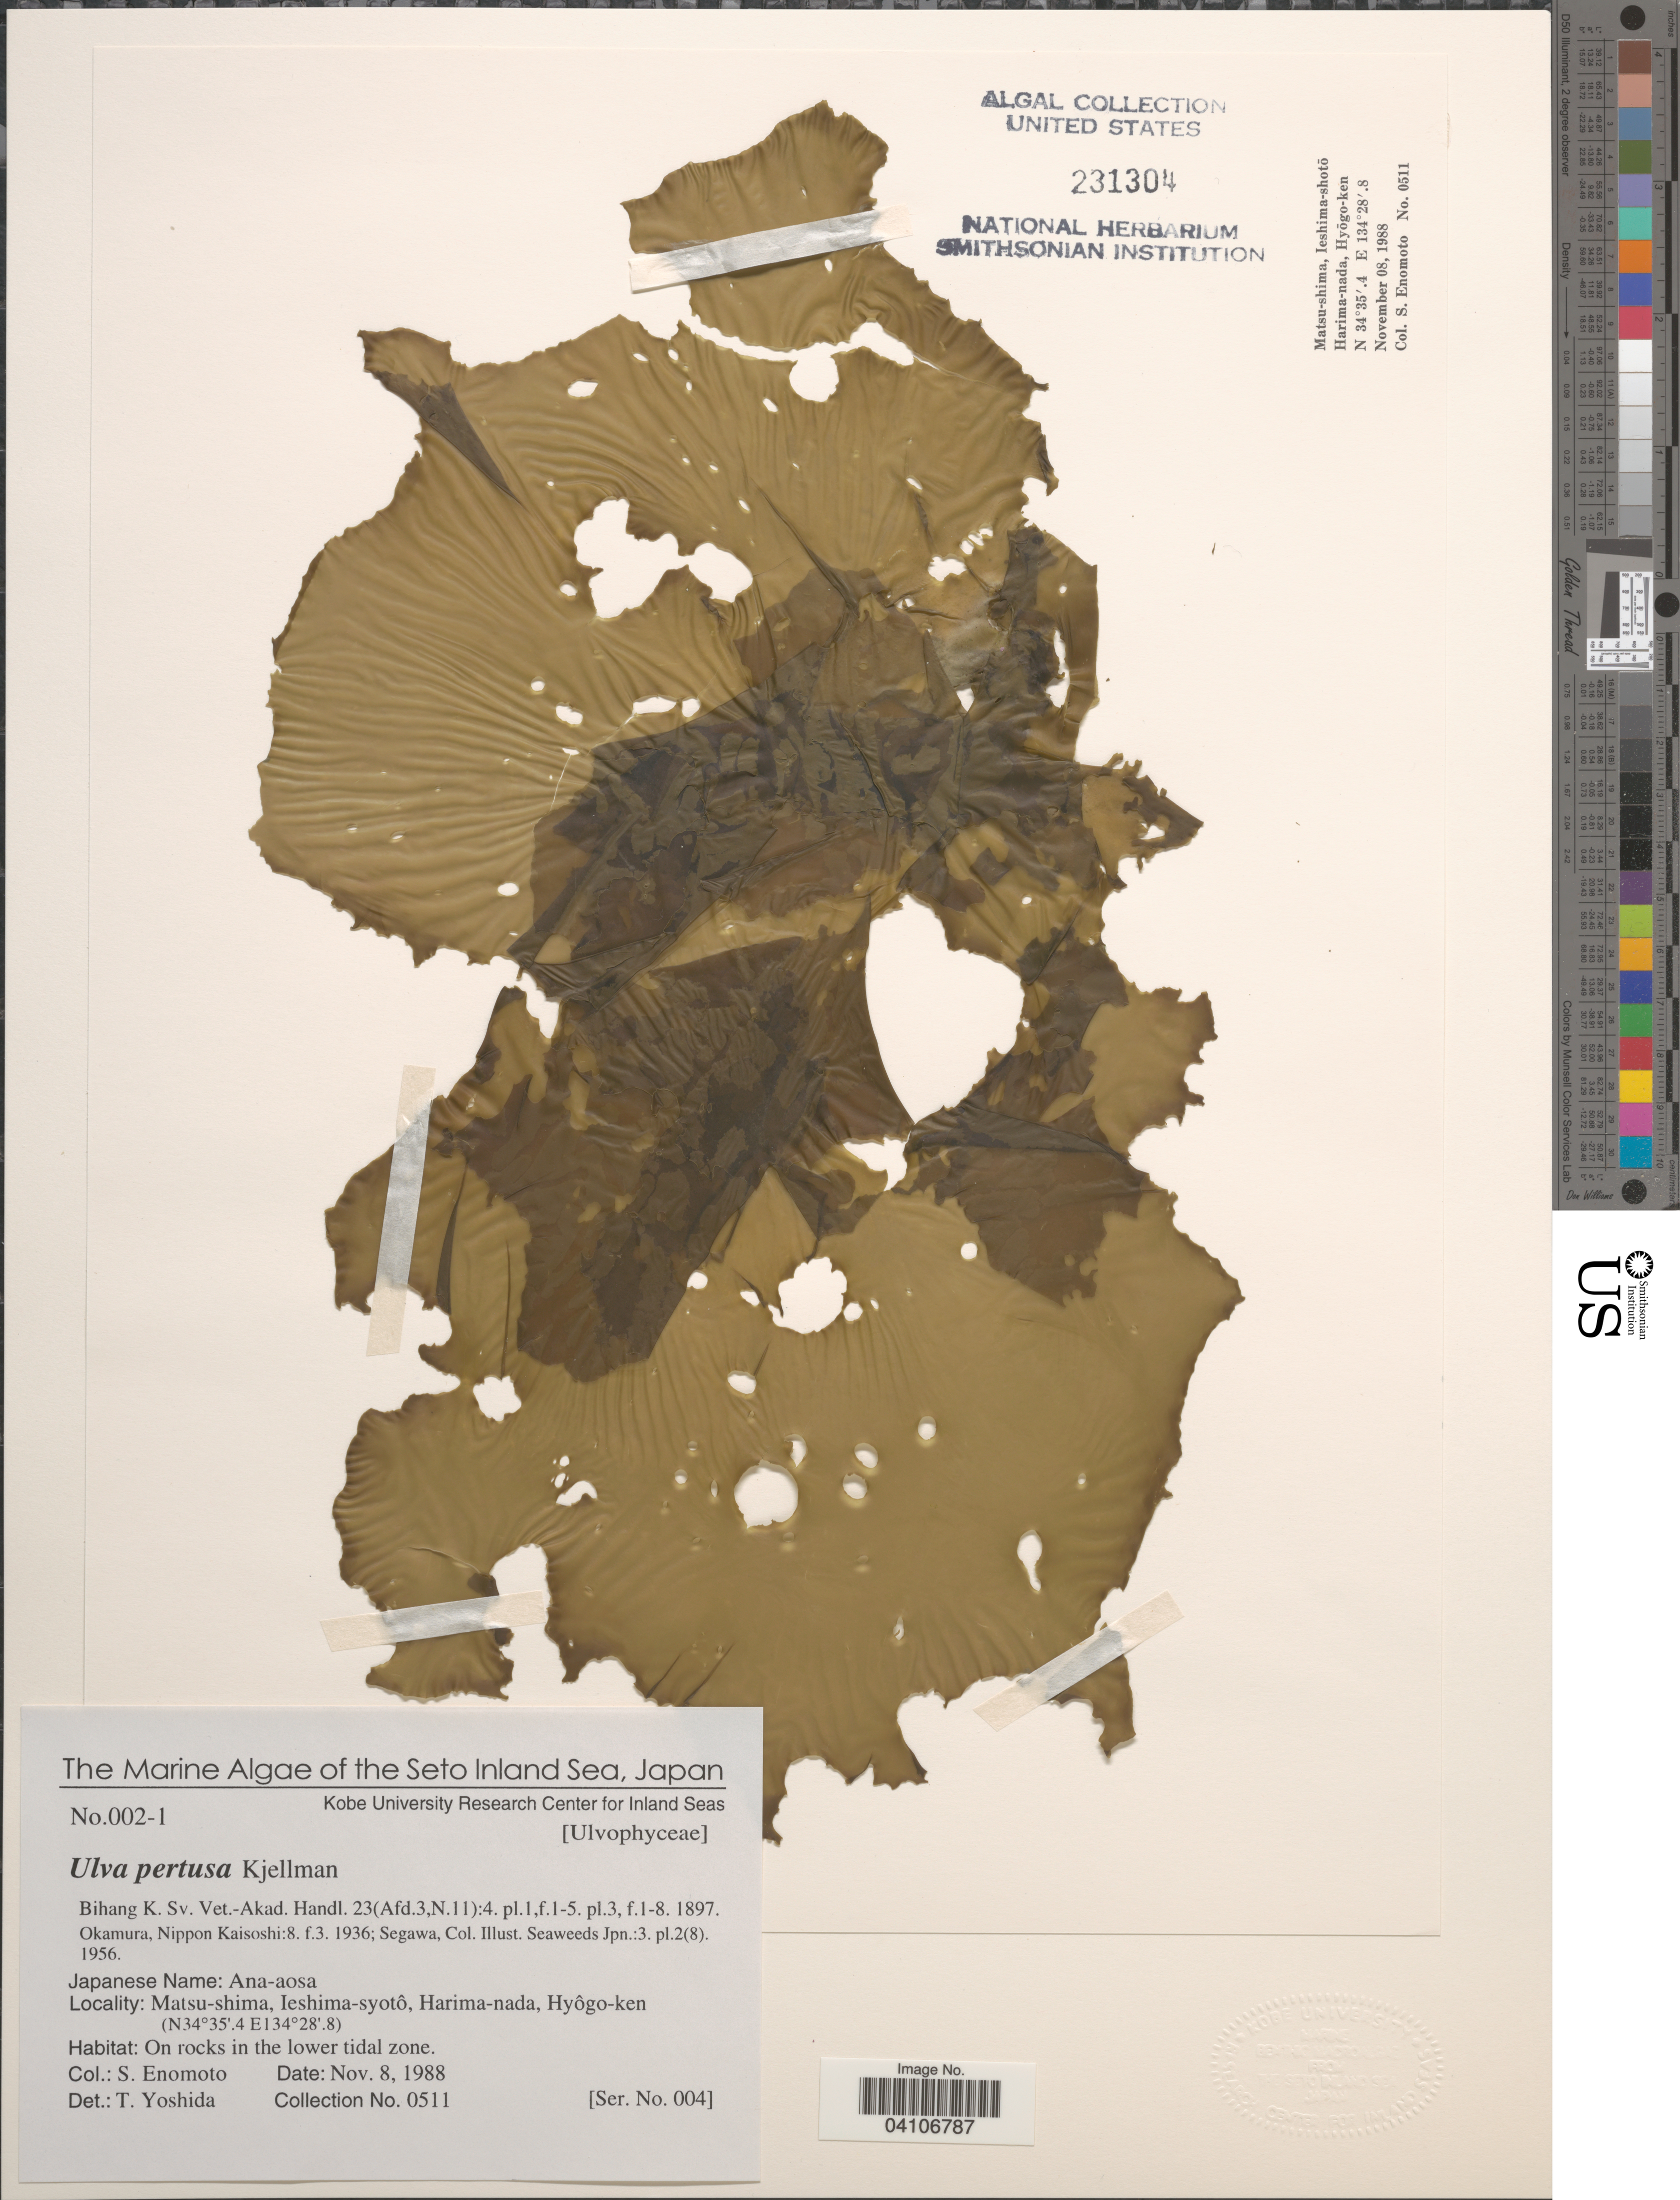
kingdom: Plantae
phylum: Chlorophyta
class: Ulvophyceae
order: Ulvales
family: Ulvaceae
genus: Ulva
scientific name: Ulva australis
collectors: S. Enomoto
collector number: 0511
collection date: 1988-11-08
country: Japan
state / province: Hyogo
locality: The Seto Inland Sea. Matsu-shima, Ieshima-syotô, Harima-nada, Hyôgo-ken. On rocks in the lower tidal zone.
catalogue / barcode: US 231304